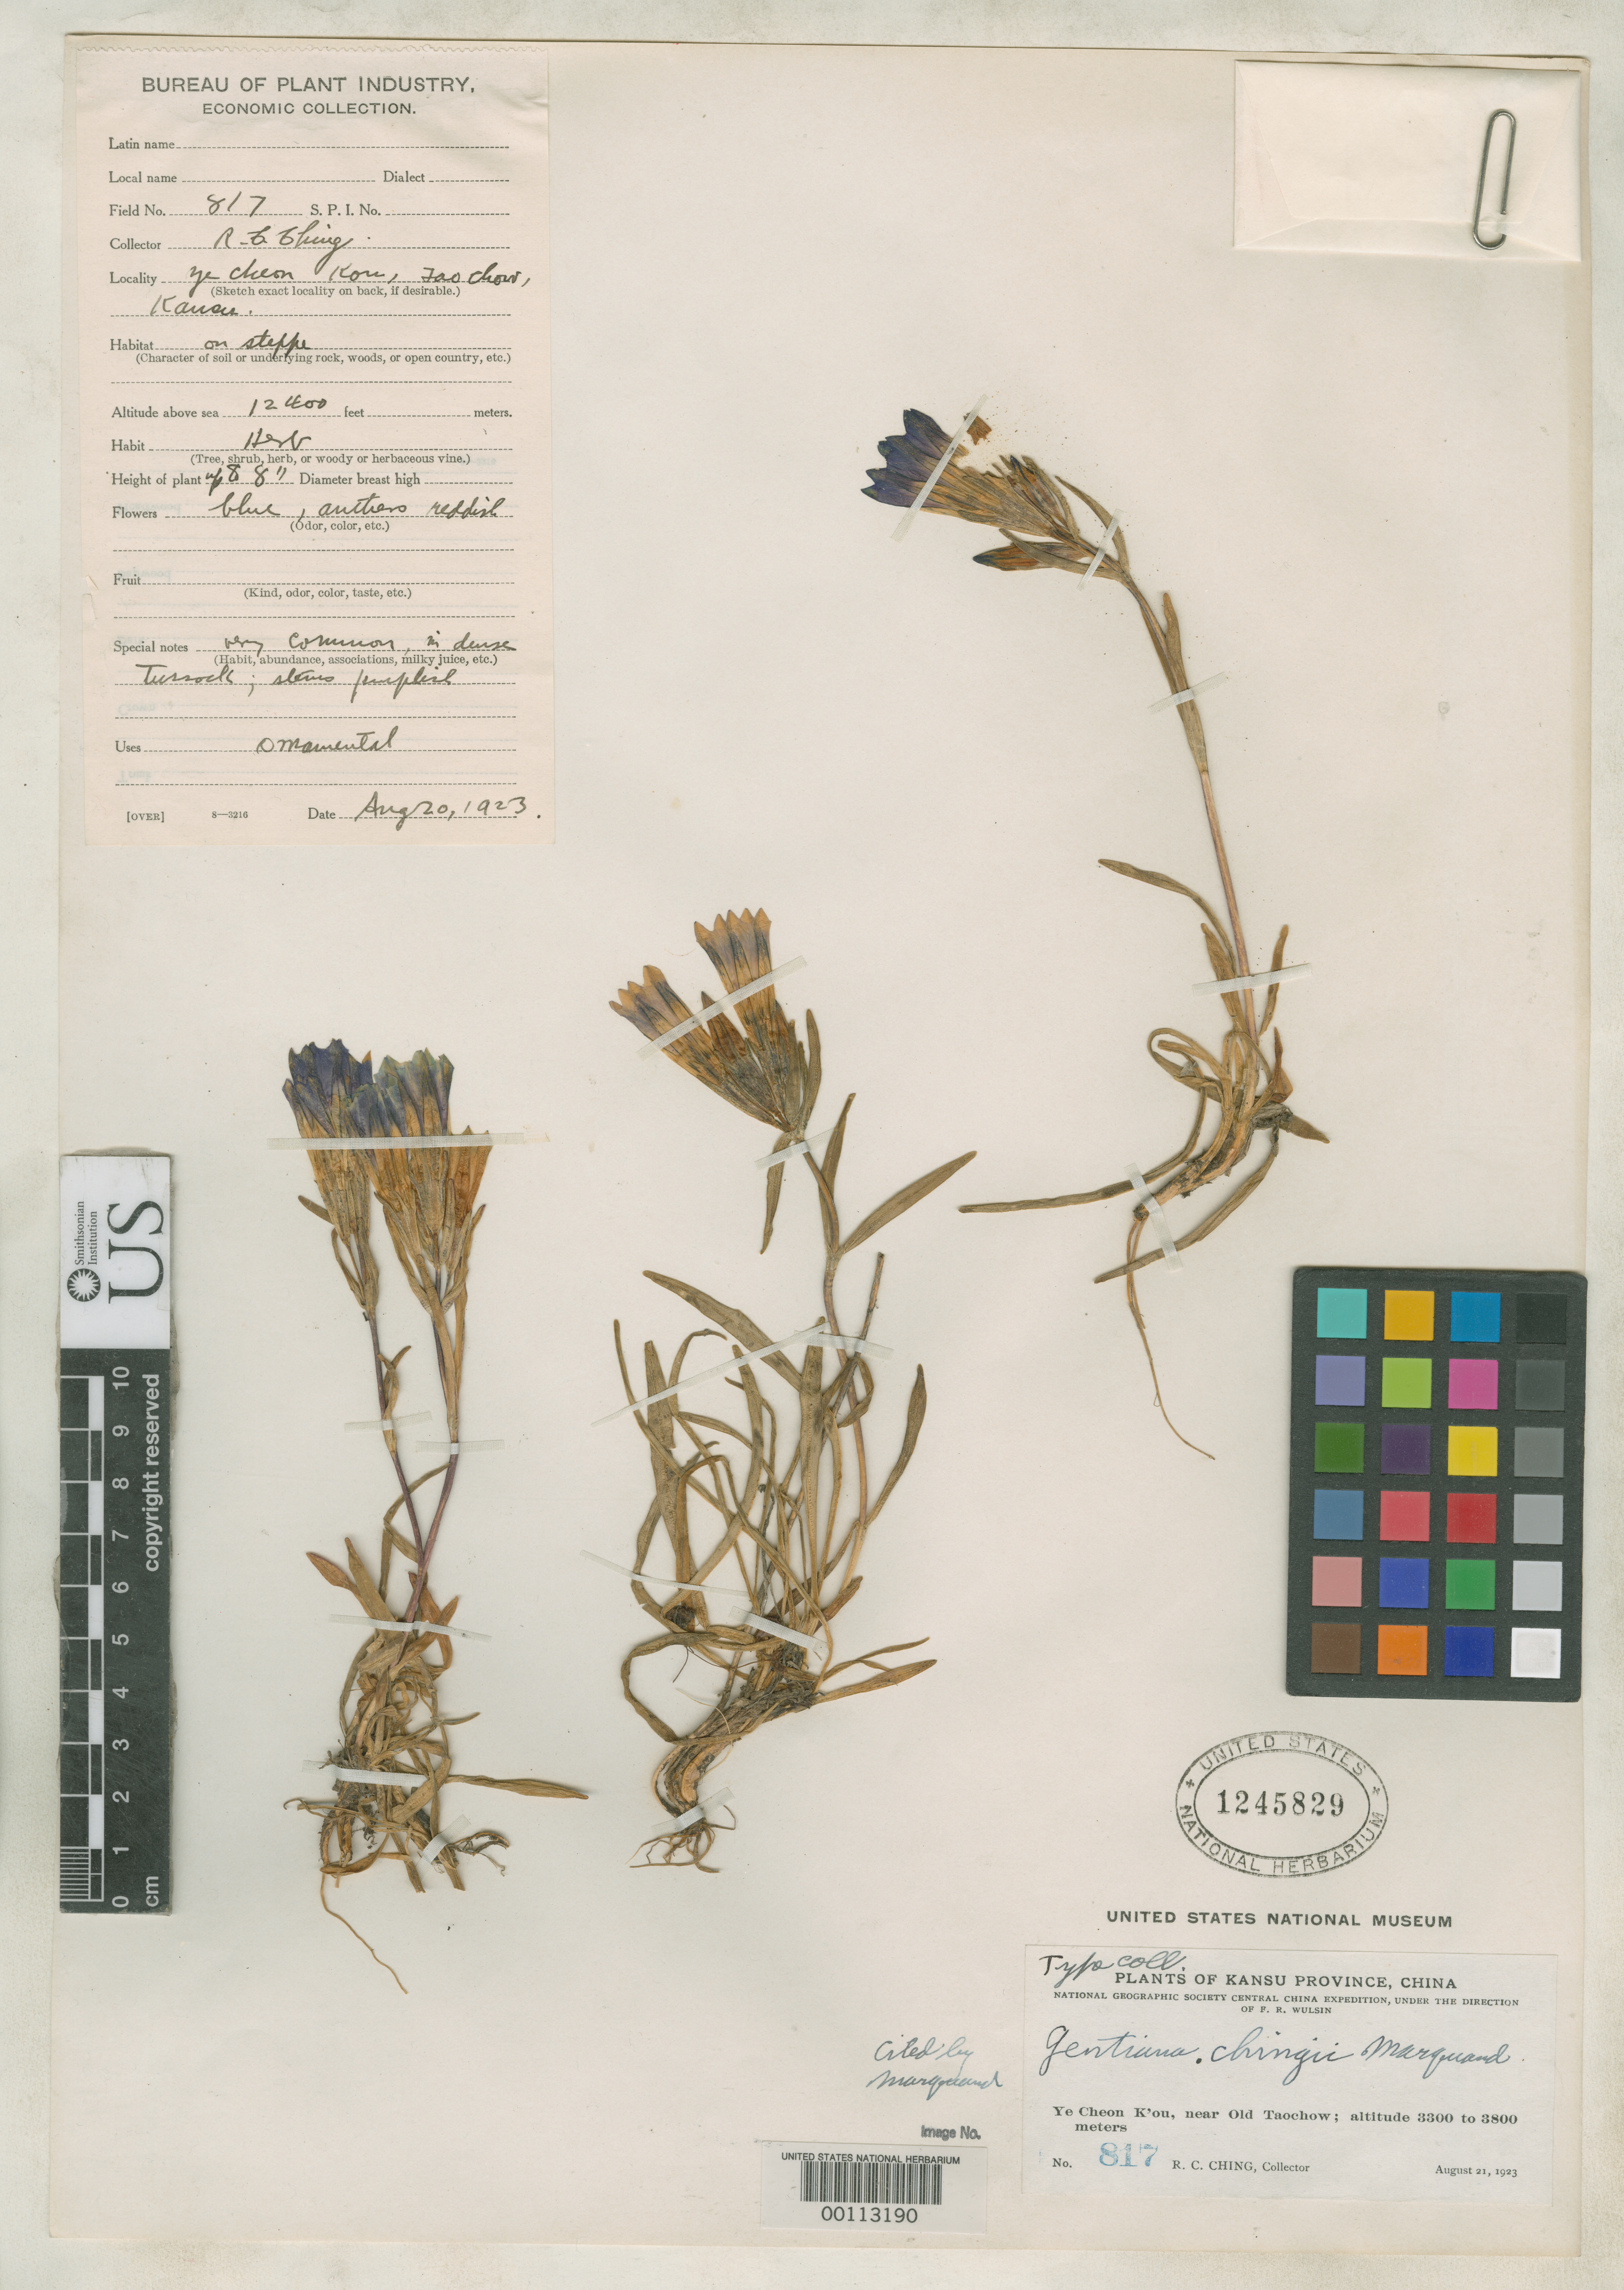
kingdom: Plantae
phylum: Tracheophyta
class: Magnoliopsida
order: Gentianales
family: Gentianaceae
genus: Gentiana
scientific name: Gentiana chingii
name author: C. Marquand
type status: Isotype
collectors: R. C. Ching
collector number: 817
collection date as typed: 21 Aug 1923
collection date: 1923-08-21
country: China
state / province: Gansu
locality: Ye Cheon K'ou, near old Taochow, border of Tibet.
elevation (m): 3300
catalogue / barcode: US 1245829